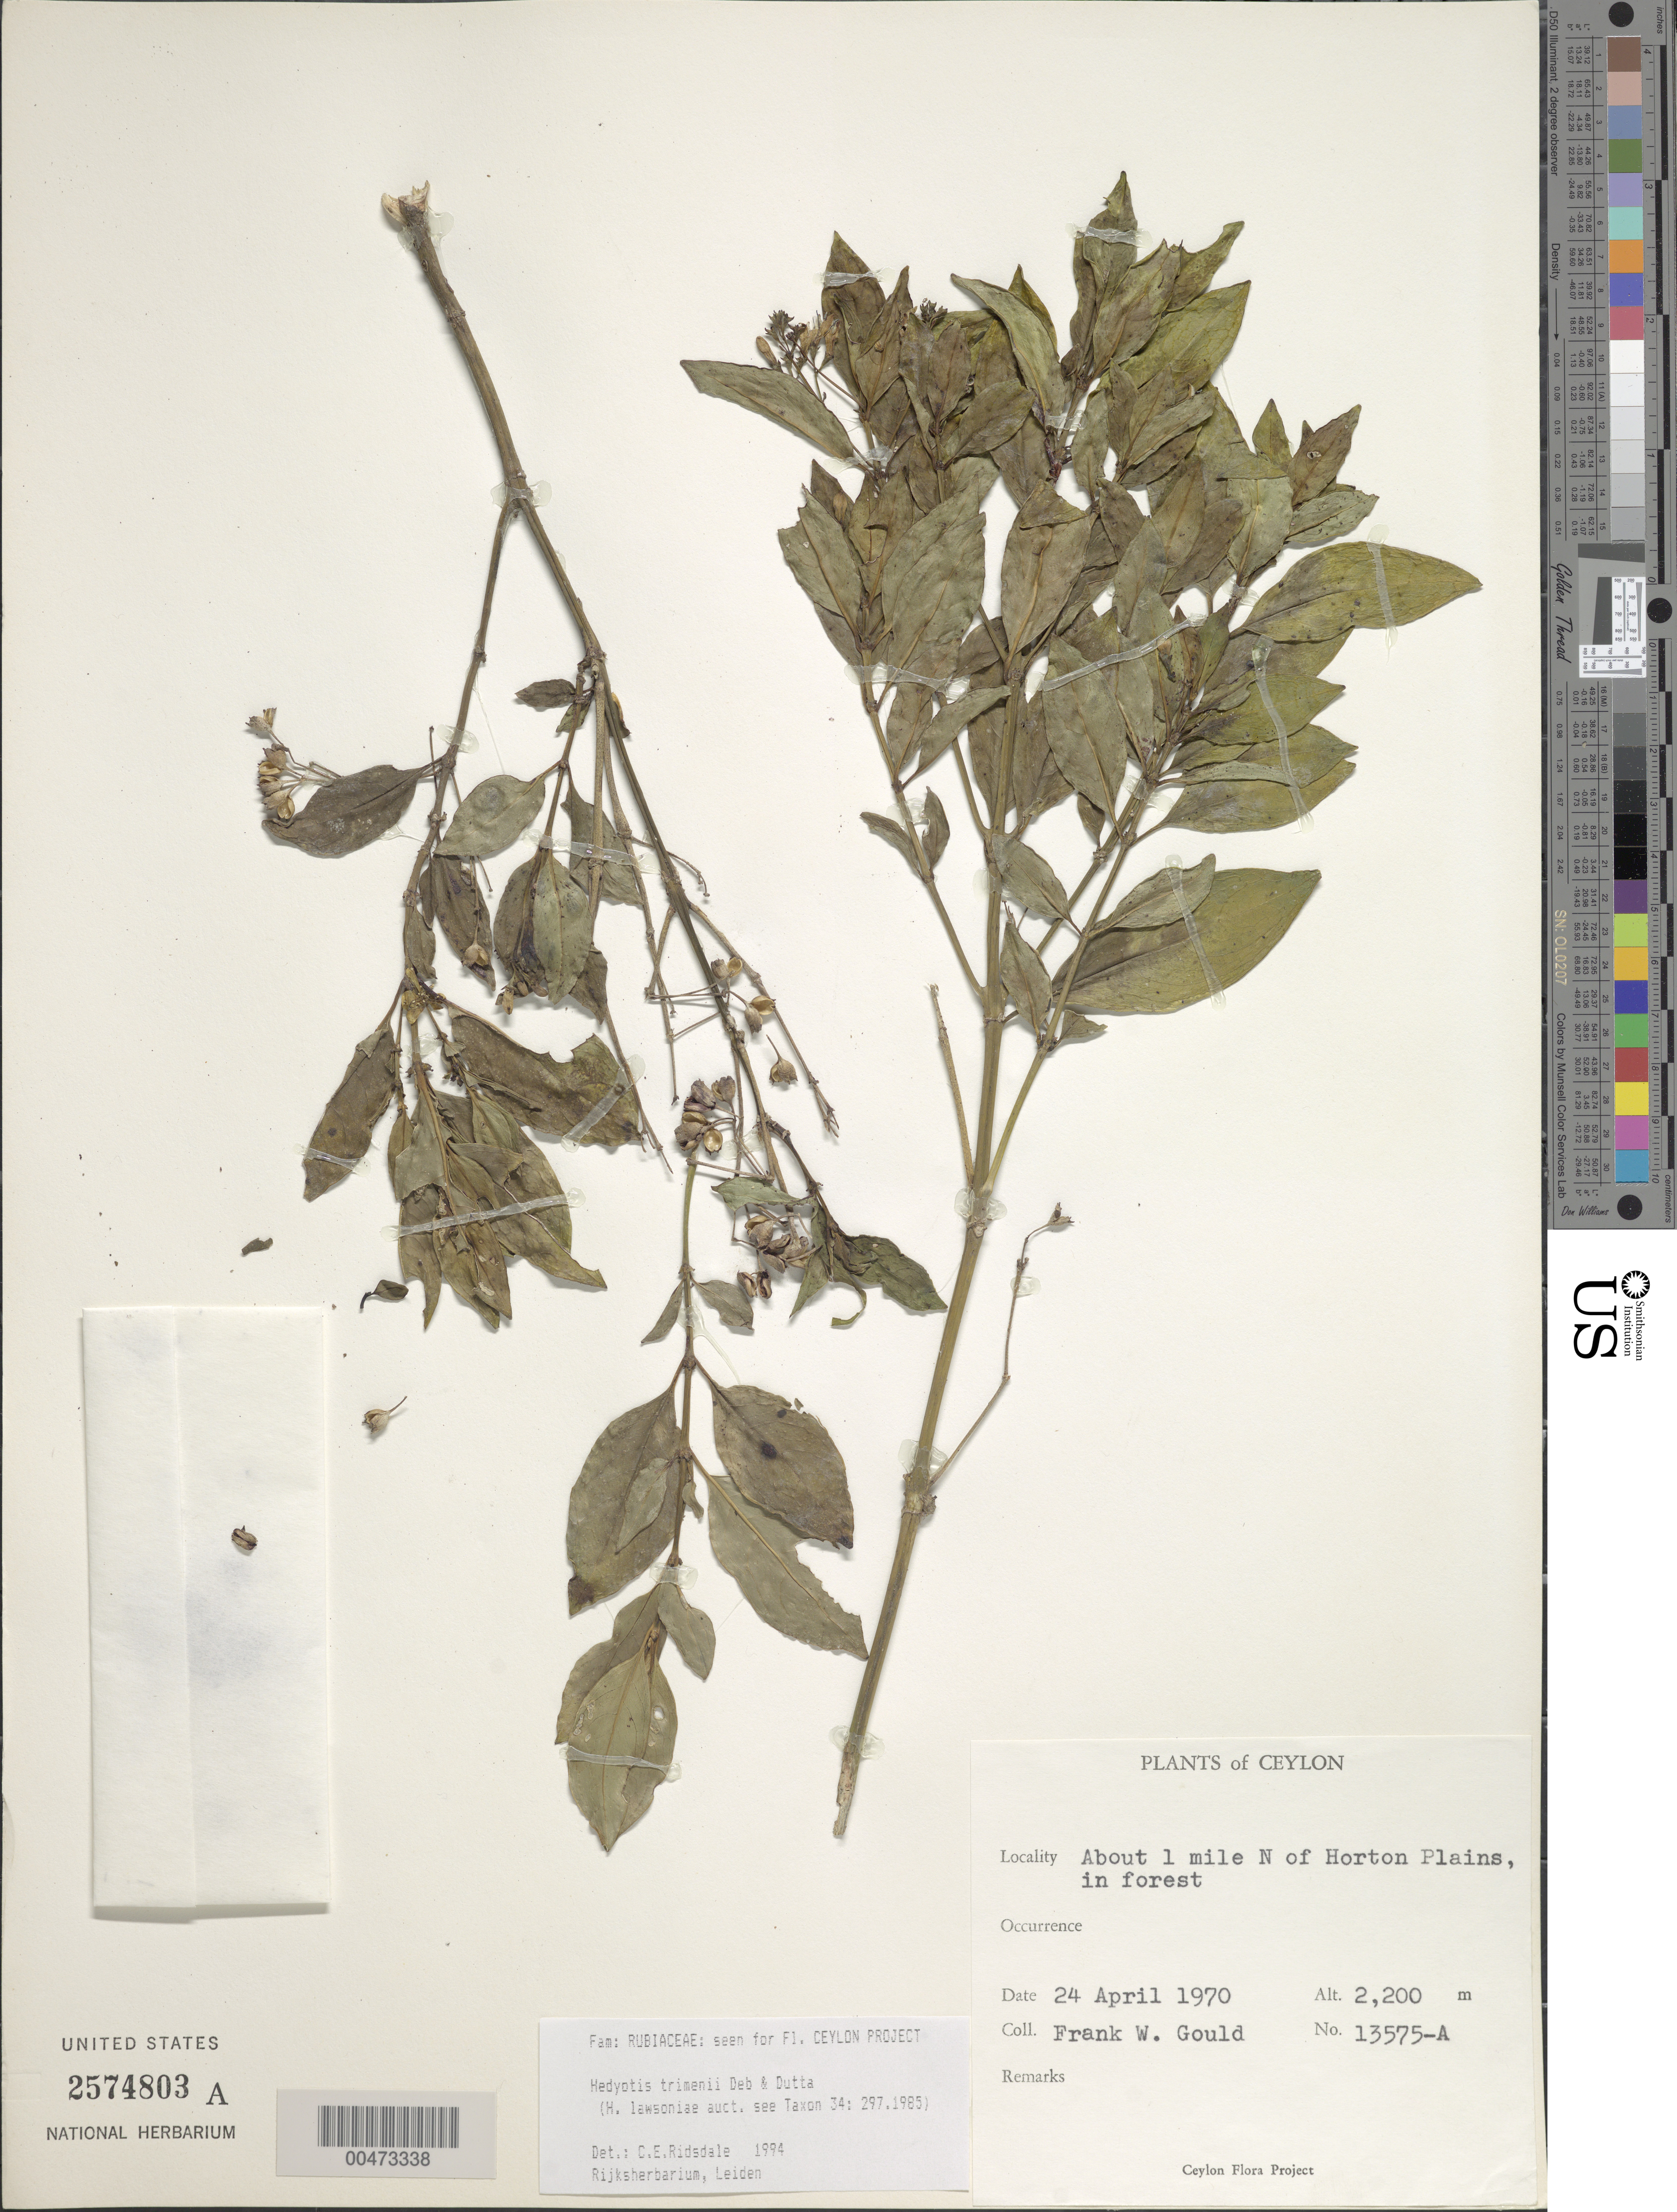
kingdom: Plantae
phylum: Tracheophyta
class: Magnoliopsida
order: Gentianales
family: Rubiaceae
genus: Hedyotis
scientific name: Hedyotis trimenii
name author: Deb & R. Dutta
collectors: F. W. Gould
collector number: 13575A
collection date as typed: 24 Apr 1970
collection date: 1970-04-24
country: Sri Lanka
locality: About 1 mi N of Horton Plains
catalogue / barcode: US 2574803A